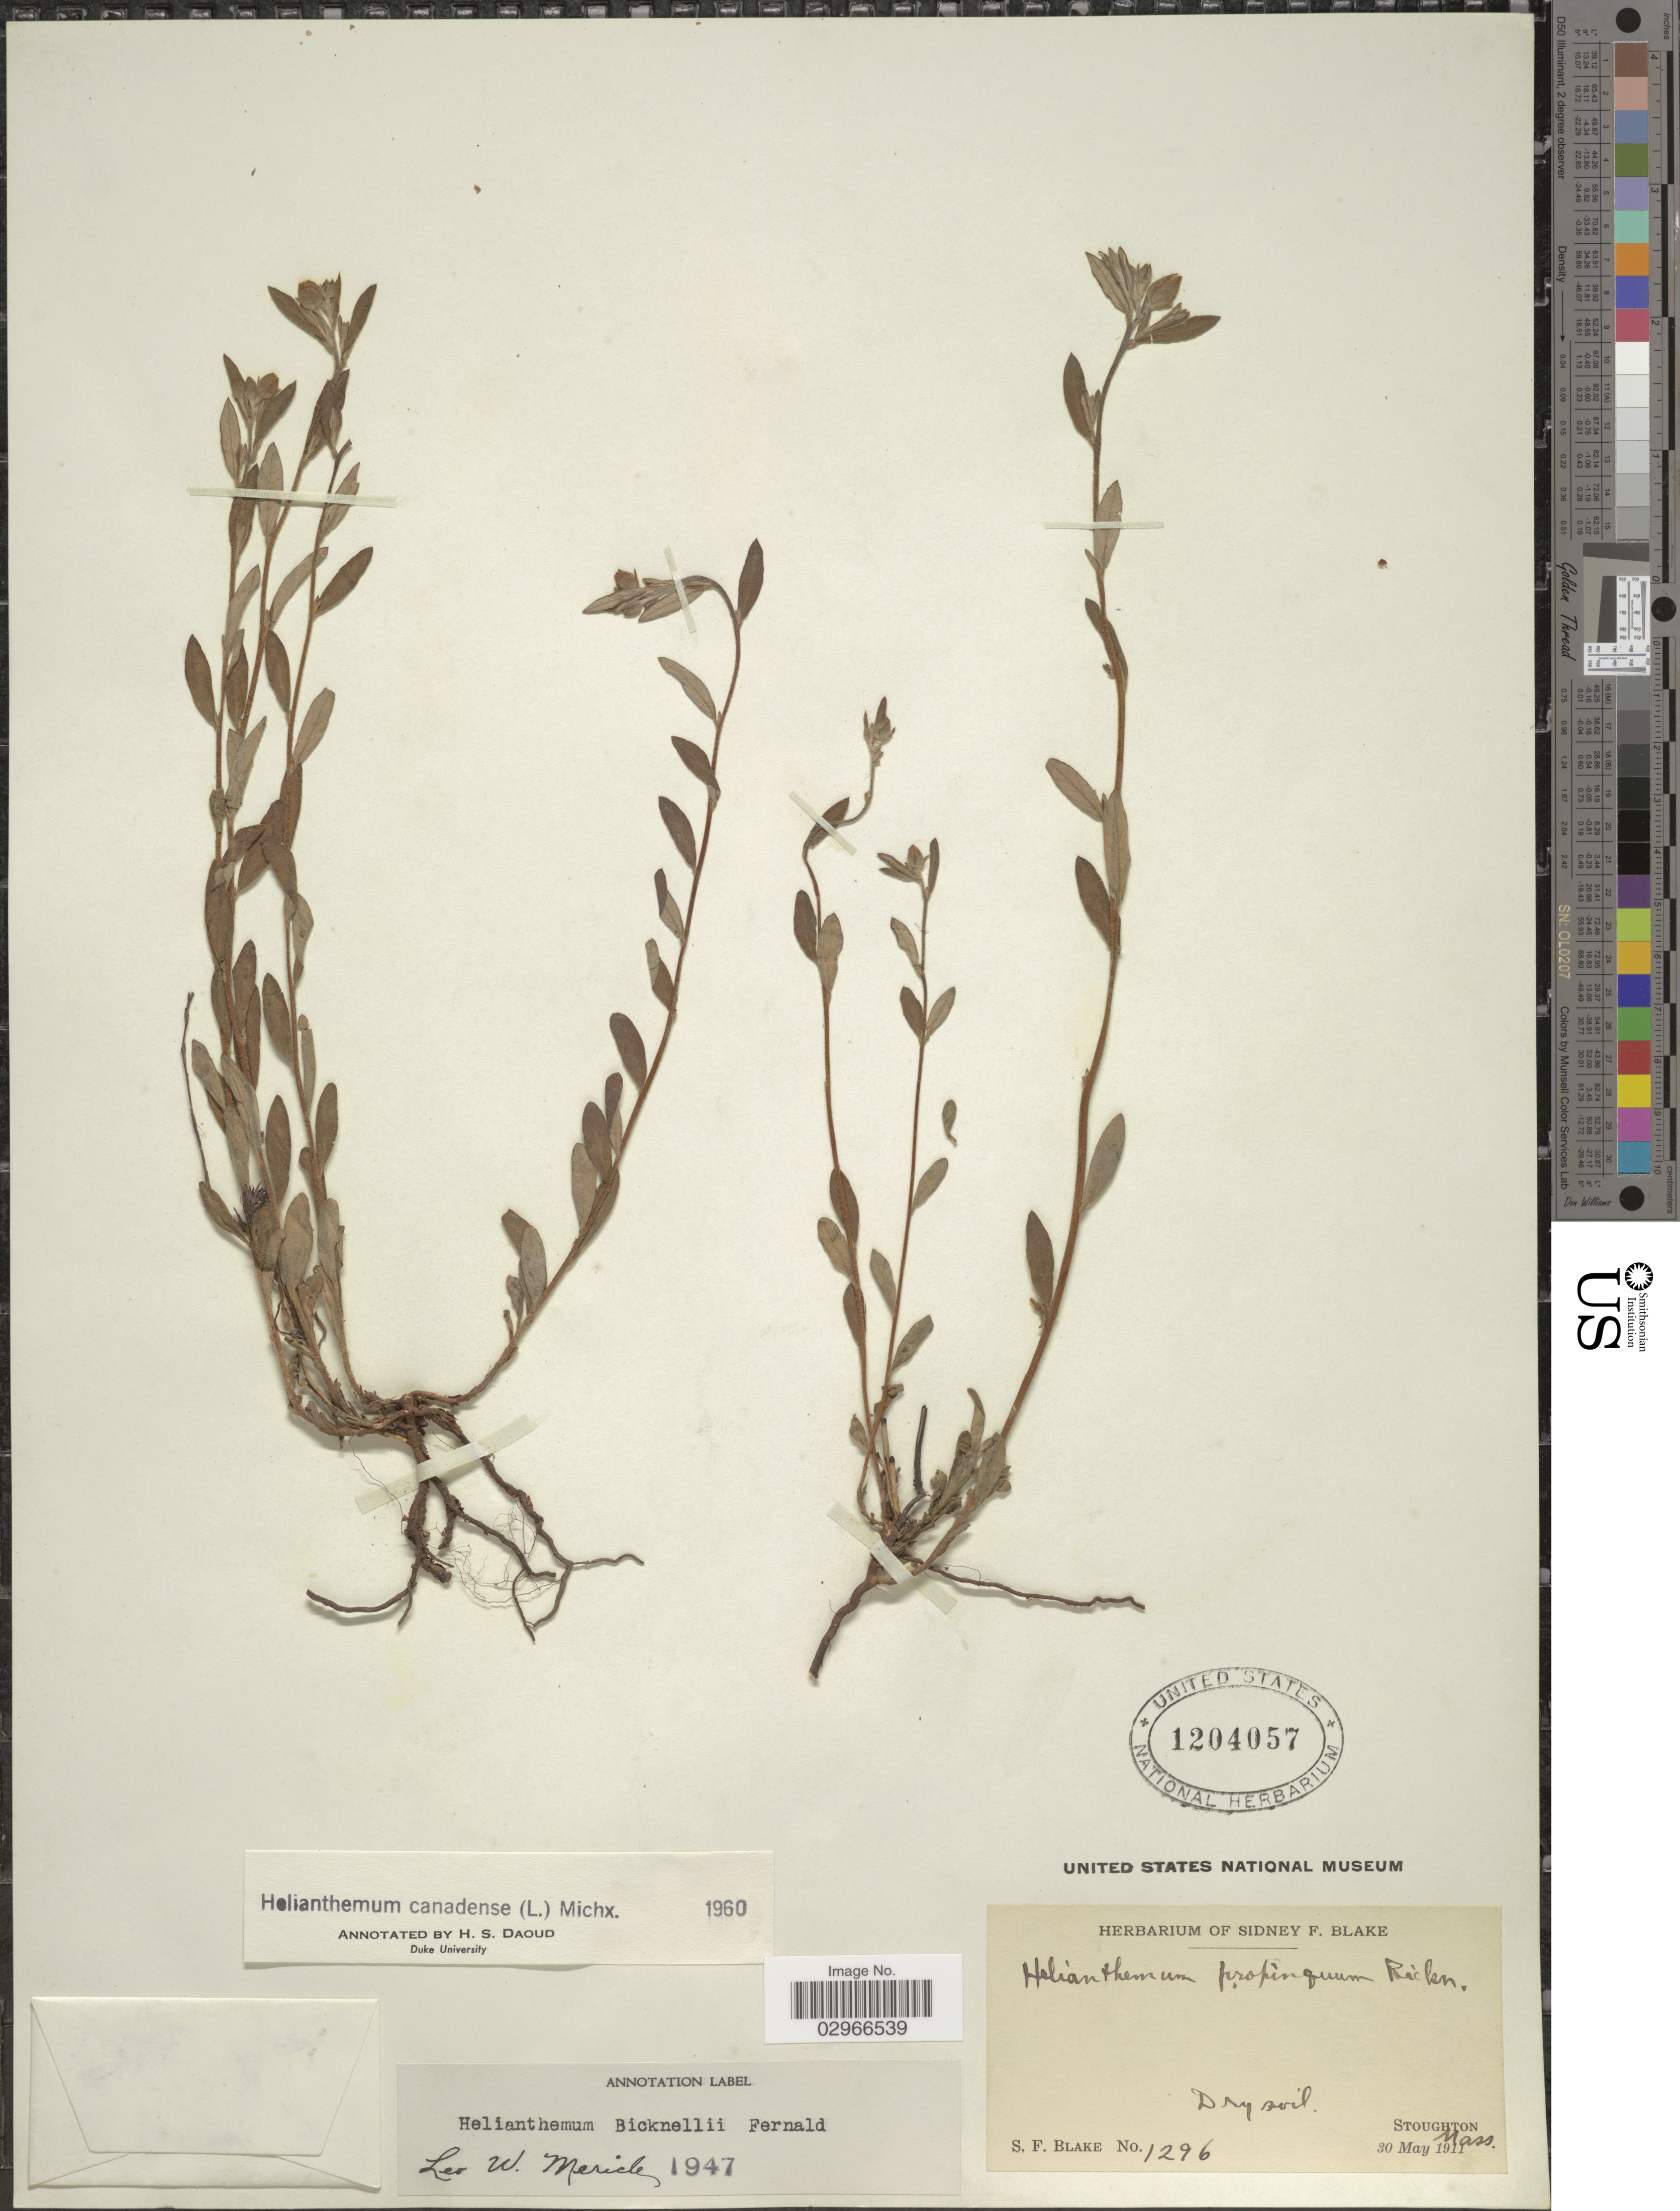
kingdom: Plantae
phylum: Tracheophyta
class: Magnoliopsida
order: Malvales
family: Cistaceae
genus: Helianthemum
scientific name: Helianthemum canadense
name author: (L.) Michx.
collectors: S. Blake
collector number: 1296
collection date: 1911-05-30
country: United States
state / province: Massachusetts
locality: Stoughton, Mass.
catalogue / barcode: US 1204057